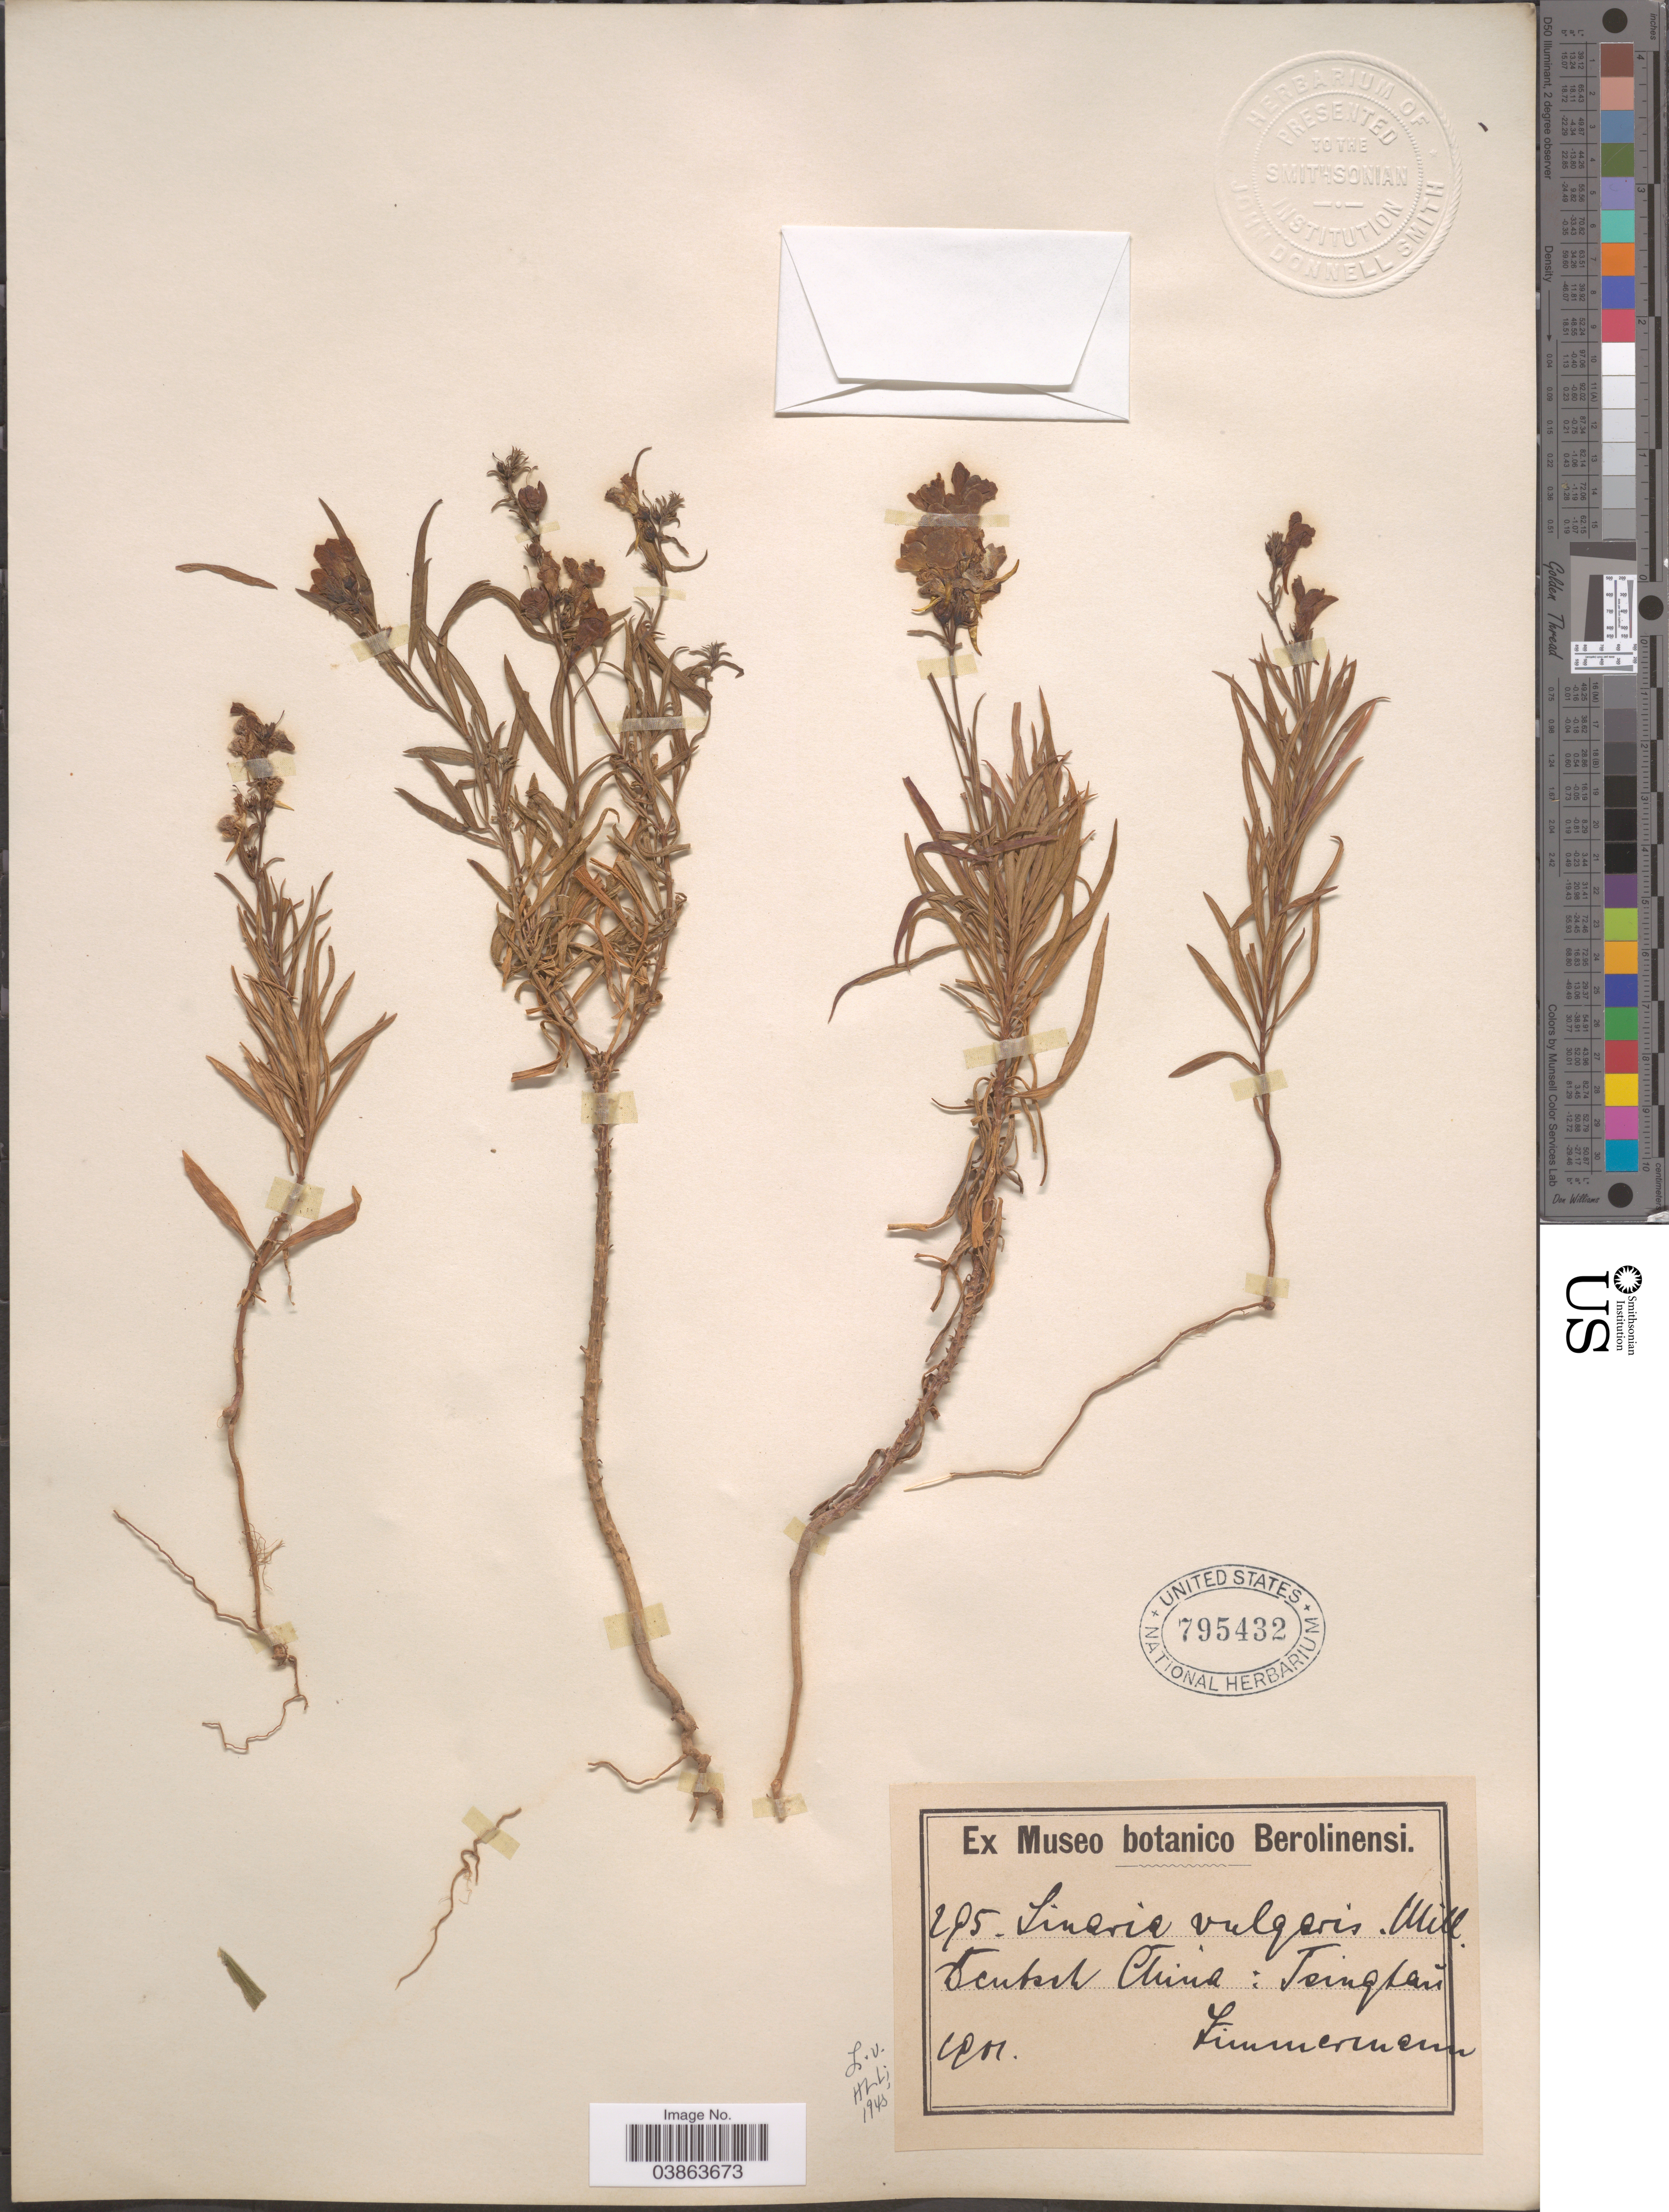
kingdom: Plantae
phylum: Tracheophyta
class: Magnoliopsida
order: Lamiales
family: Plantaginaceae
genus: Linaria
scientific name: Linaria vulgaris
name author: Mill.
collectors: -. Zimmermann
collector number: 295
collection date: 1901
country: China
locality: Deutsch China: Tsingtaŭ.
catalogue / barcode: US 795432